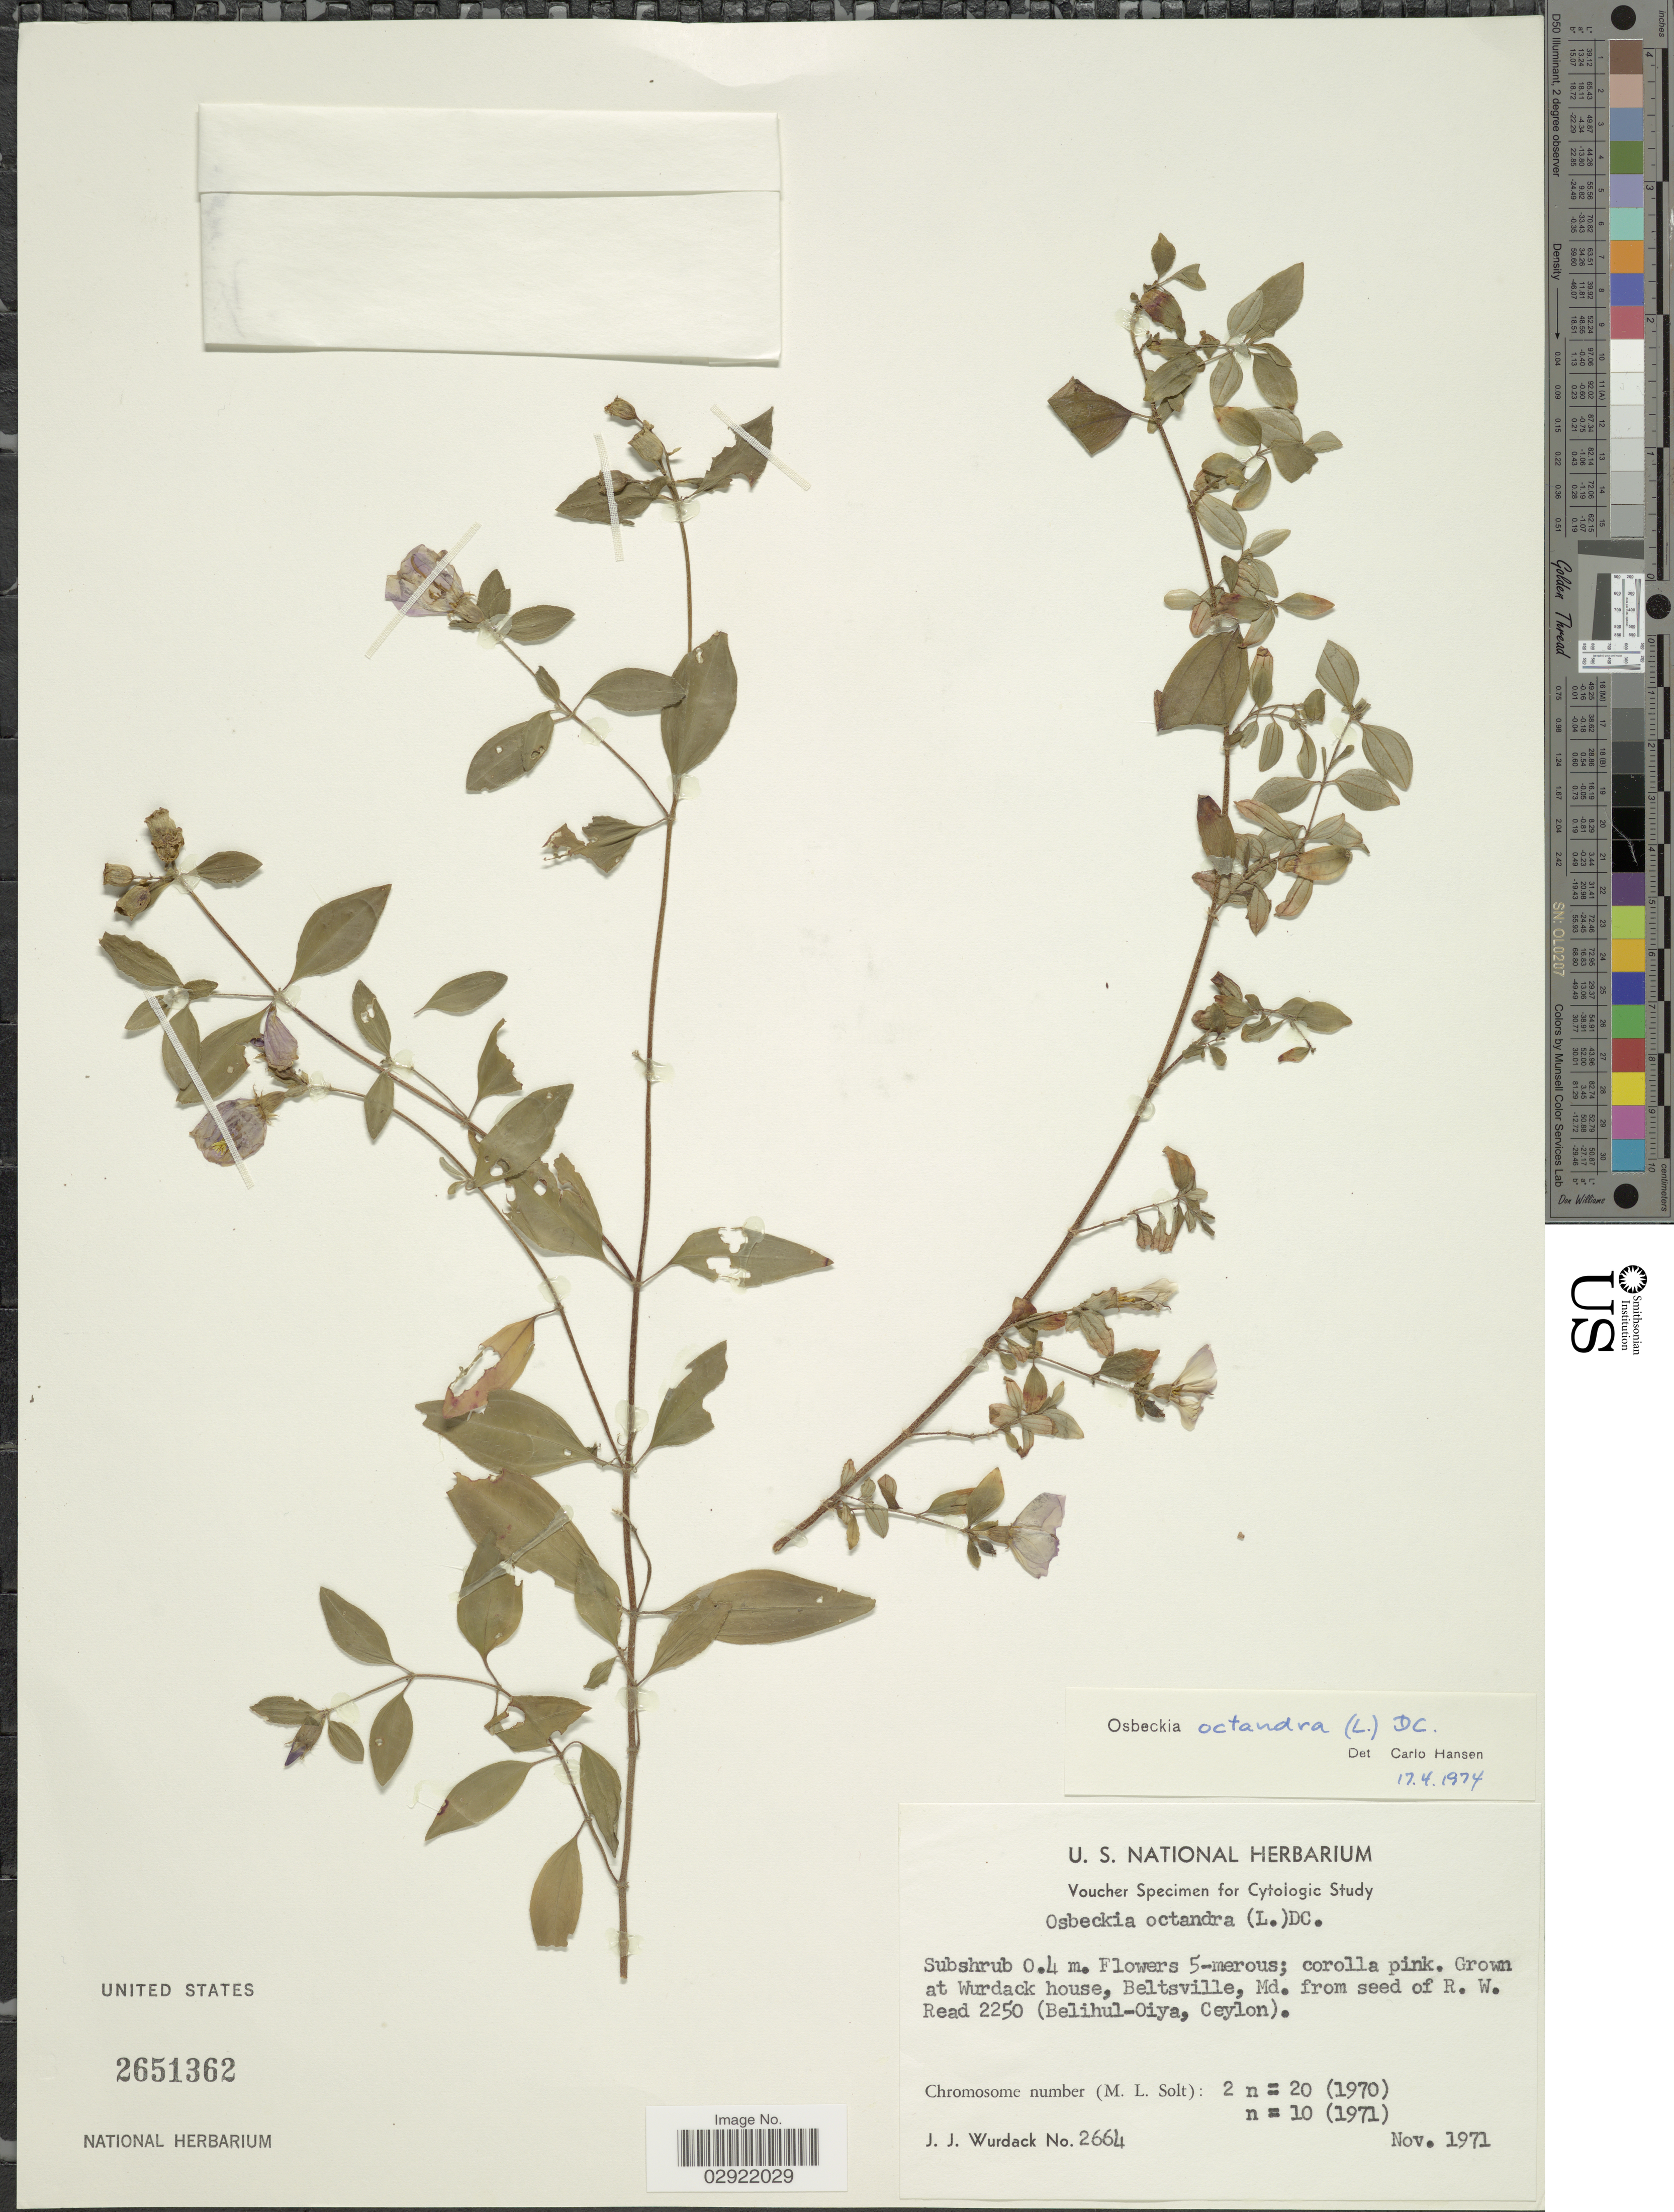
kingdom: Plantae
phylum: Tracheophyta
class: Magnoliopsida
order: Myrtales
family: Melastomataceae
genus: Osbeckia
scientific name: Osbeckia aspera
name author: Blume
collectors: J. J. Wurdack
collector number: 2664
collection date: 1971-11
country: United States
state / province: Maryland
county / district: Prince George's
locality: Grown at Wurdack house, Beltsville, Md.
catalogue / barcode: US 2651362